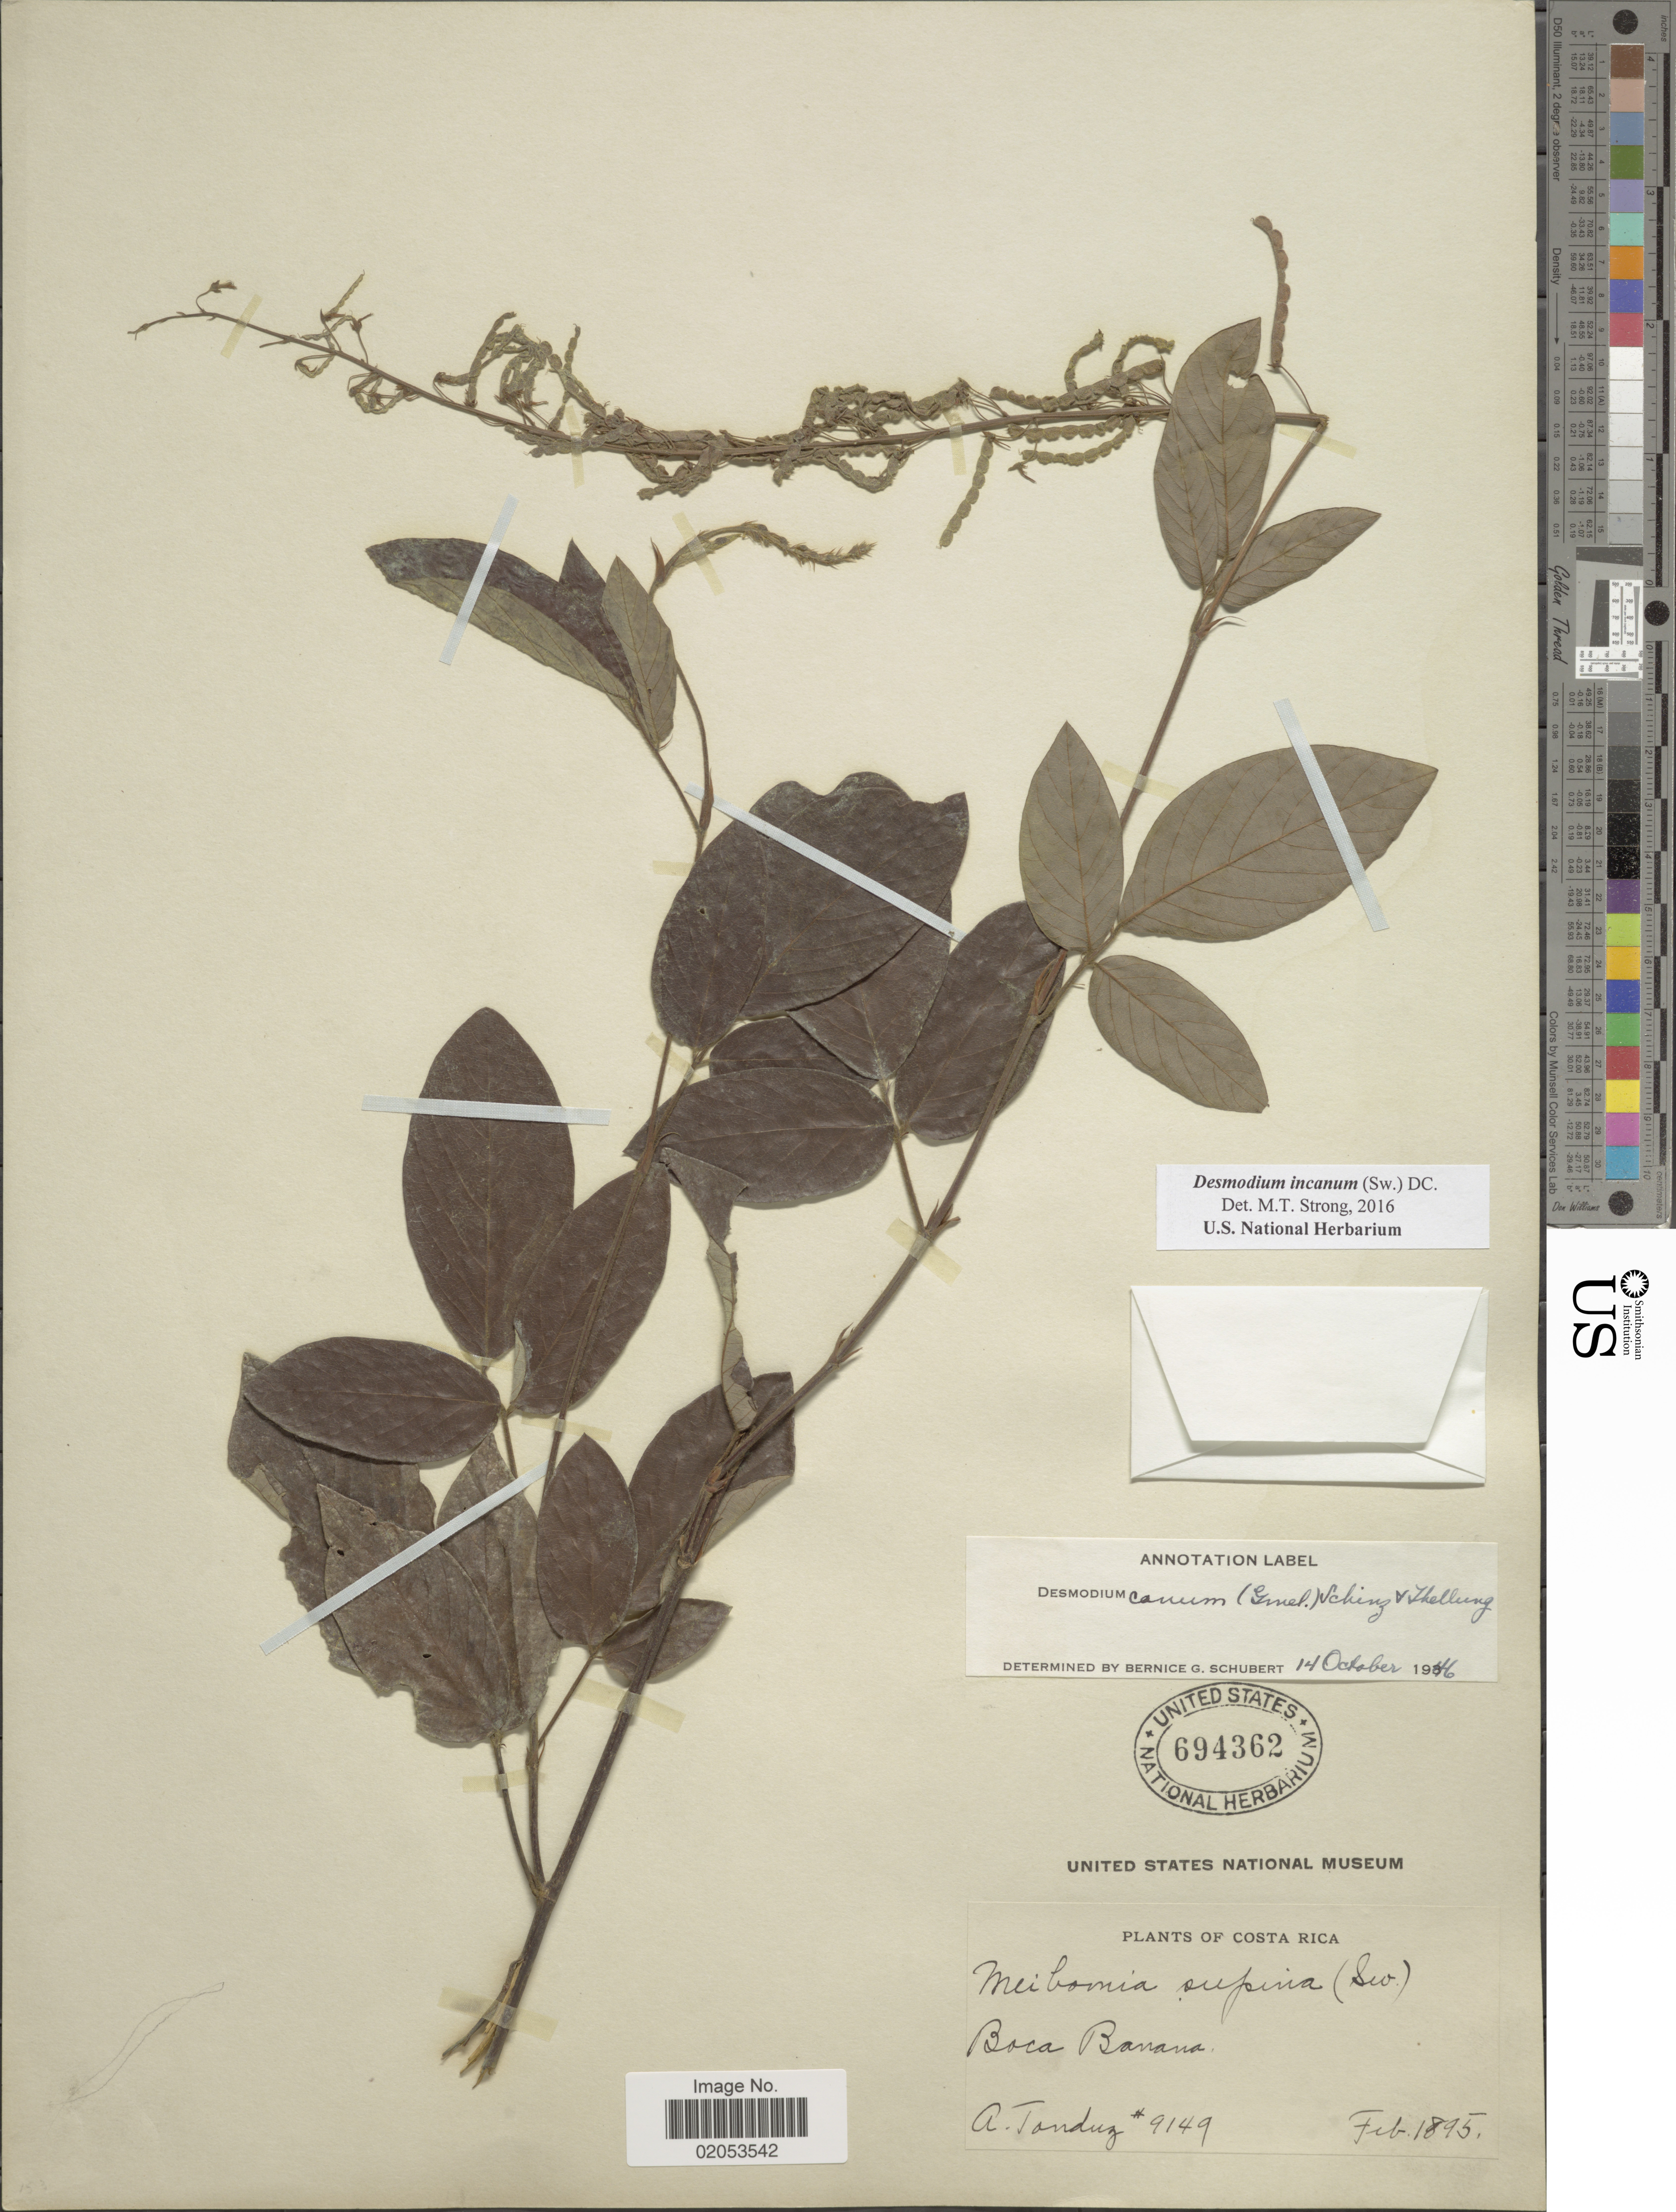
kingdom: Plantae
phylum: Tracheophyta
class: Magnoliopsida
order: Fabales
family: Fabaceae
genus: Desmodium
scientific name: Desmodium incanum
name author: (Sw.) DC.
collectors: A. Tonduz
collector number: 9149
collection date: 1895-02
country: Costa Rica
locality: Boca Banana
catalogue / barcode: US 694362